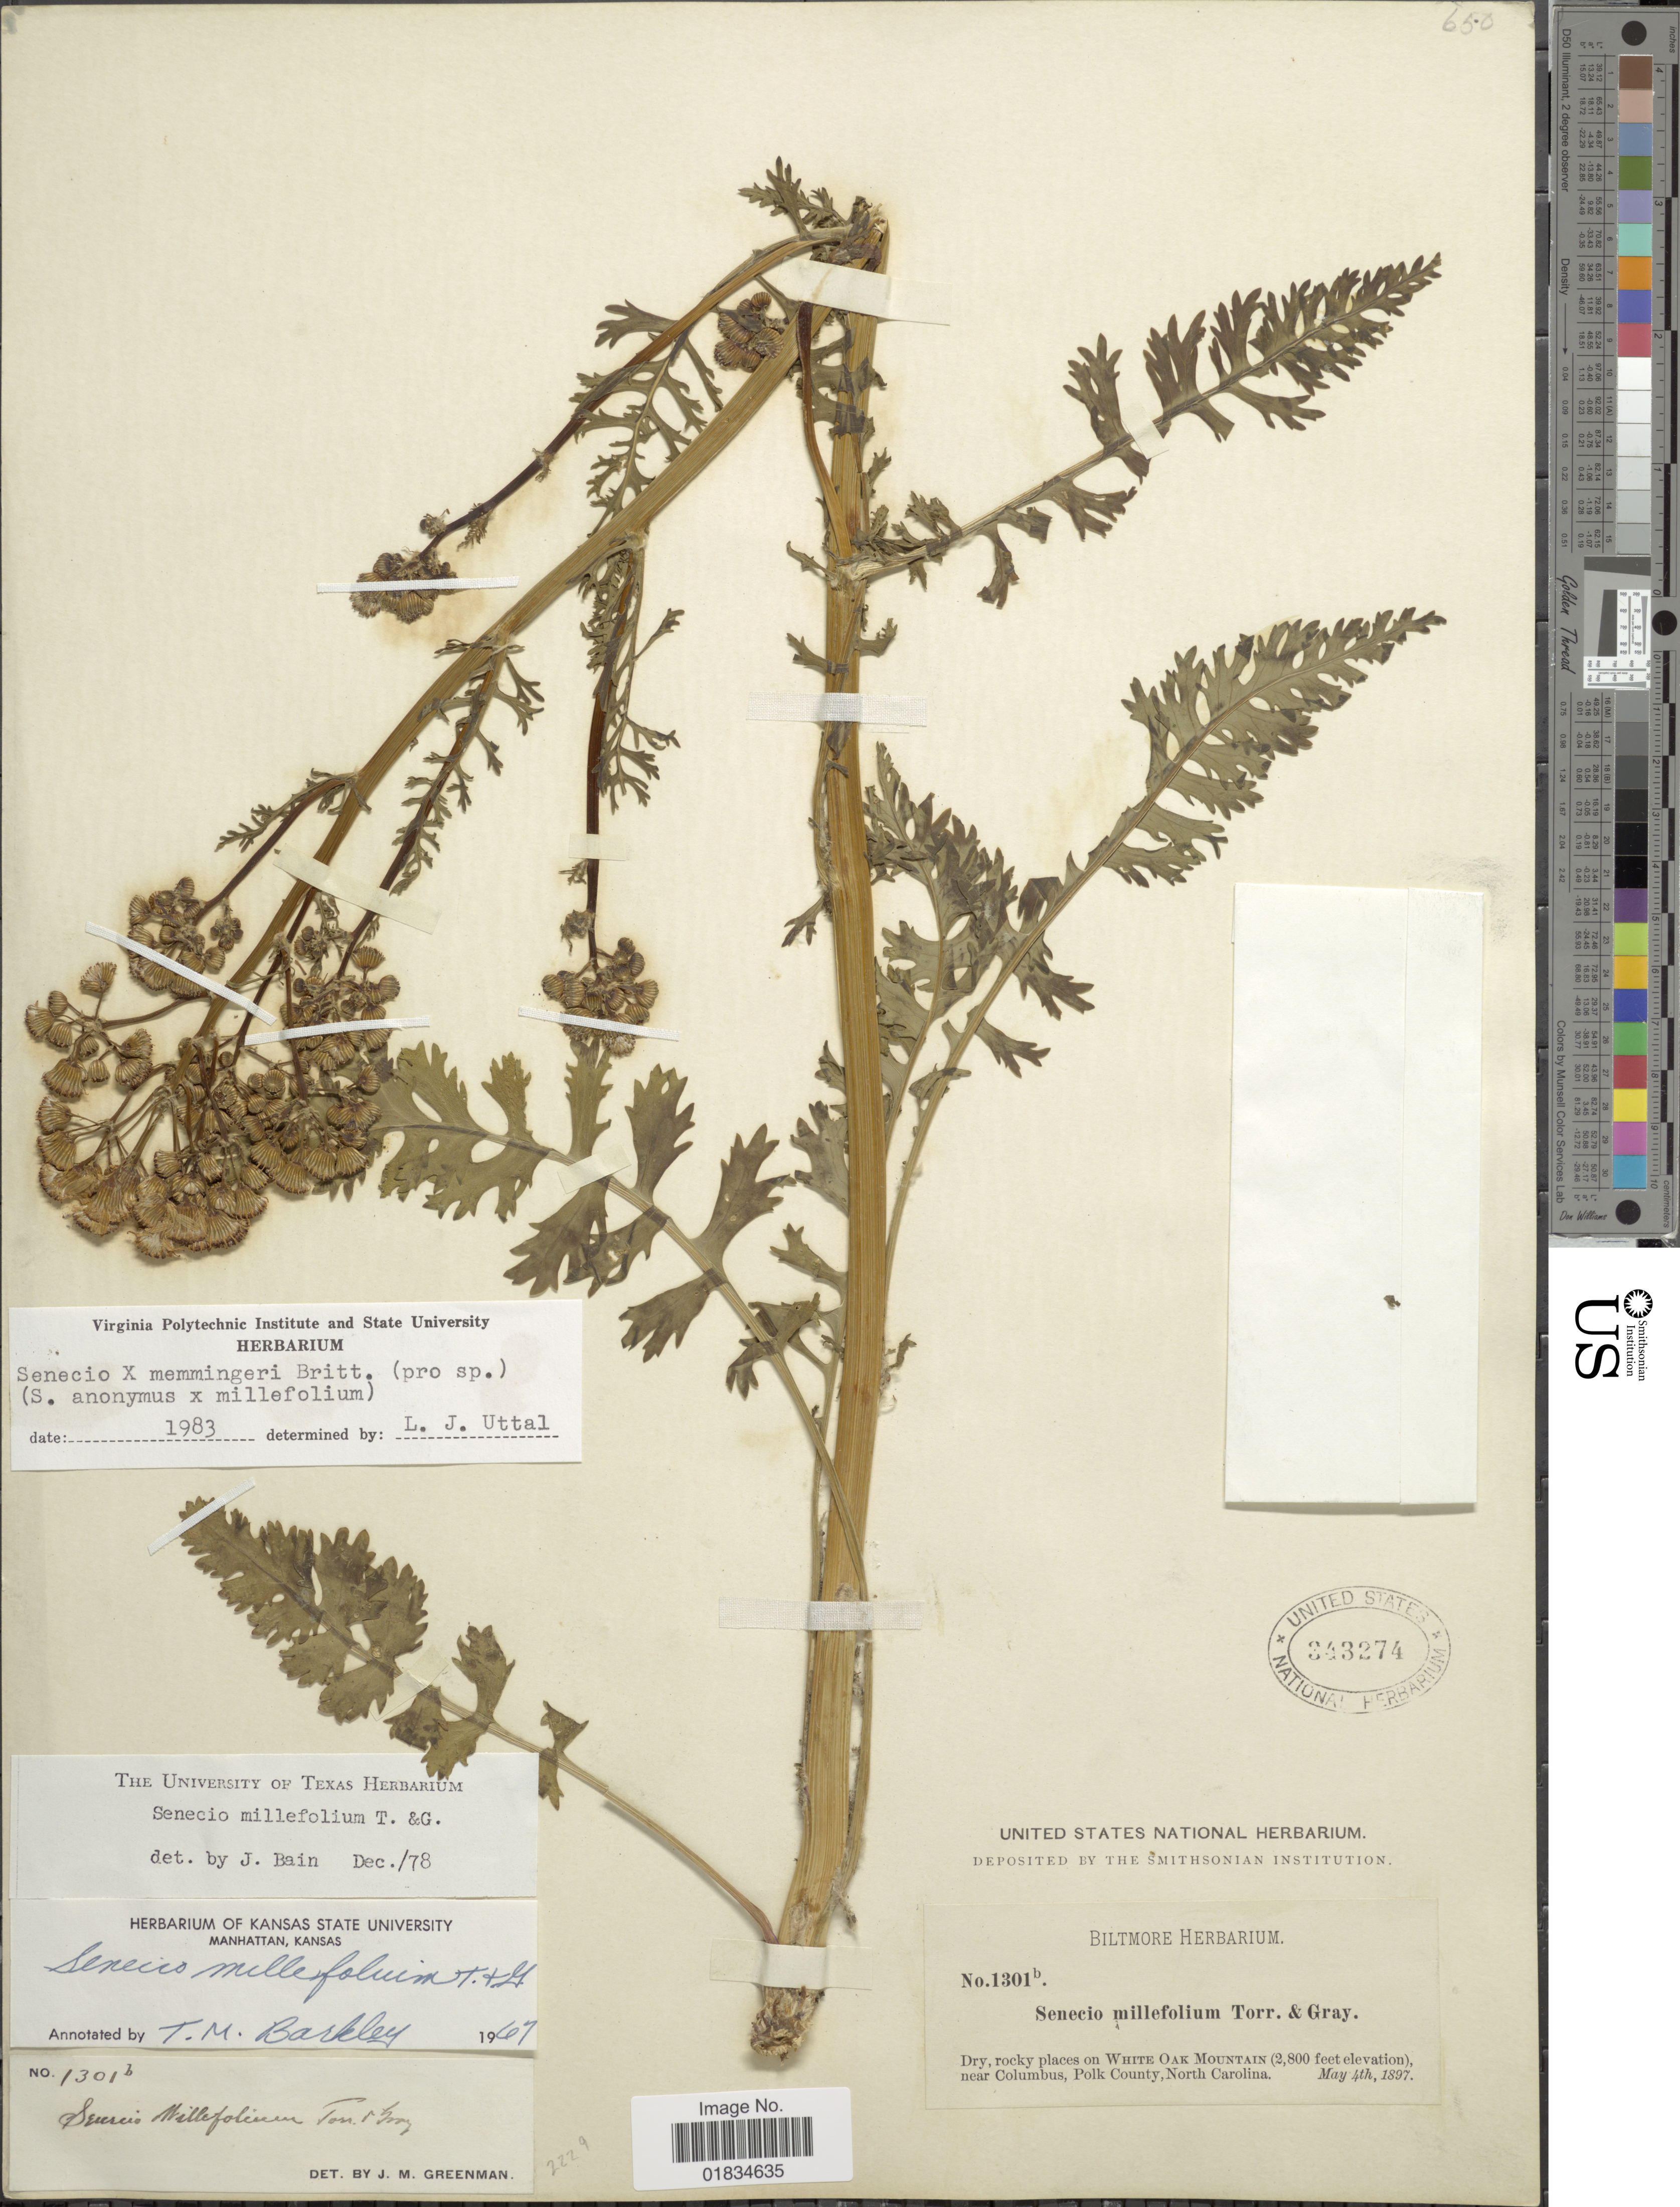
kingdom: Plantae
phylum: Tracheophyta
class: Magnoliopsida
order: Asterales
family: Asteraceae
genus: Senecio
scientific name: Senecio memmingeri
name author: Britton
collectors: ex herb. Biltmore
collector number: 1301b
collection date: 1897-05-04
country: United States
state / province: North Carolina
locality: White Mountain near Columbus, Polk County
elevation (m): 853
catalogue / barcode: US 343274